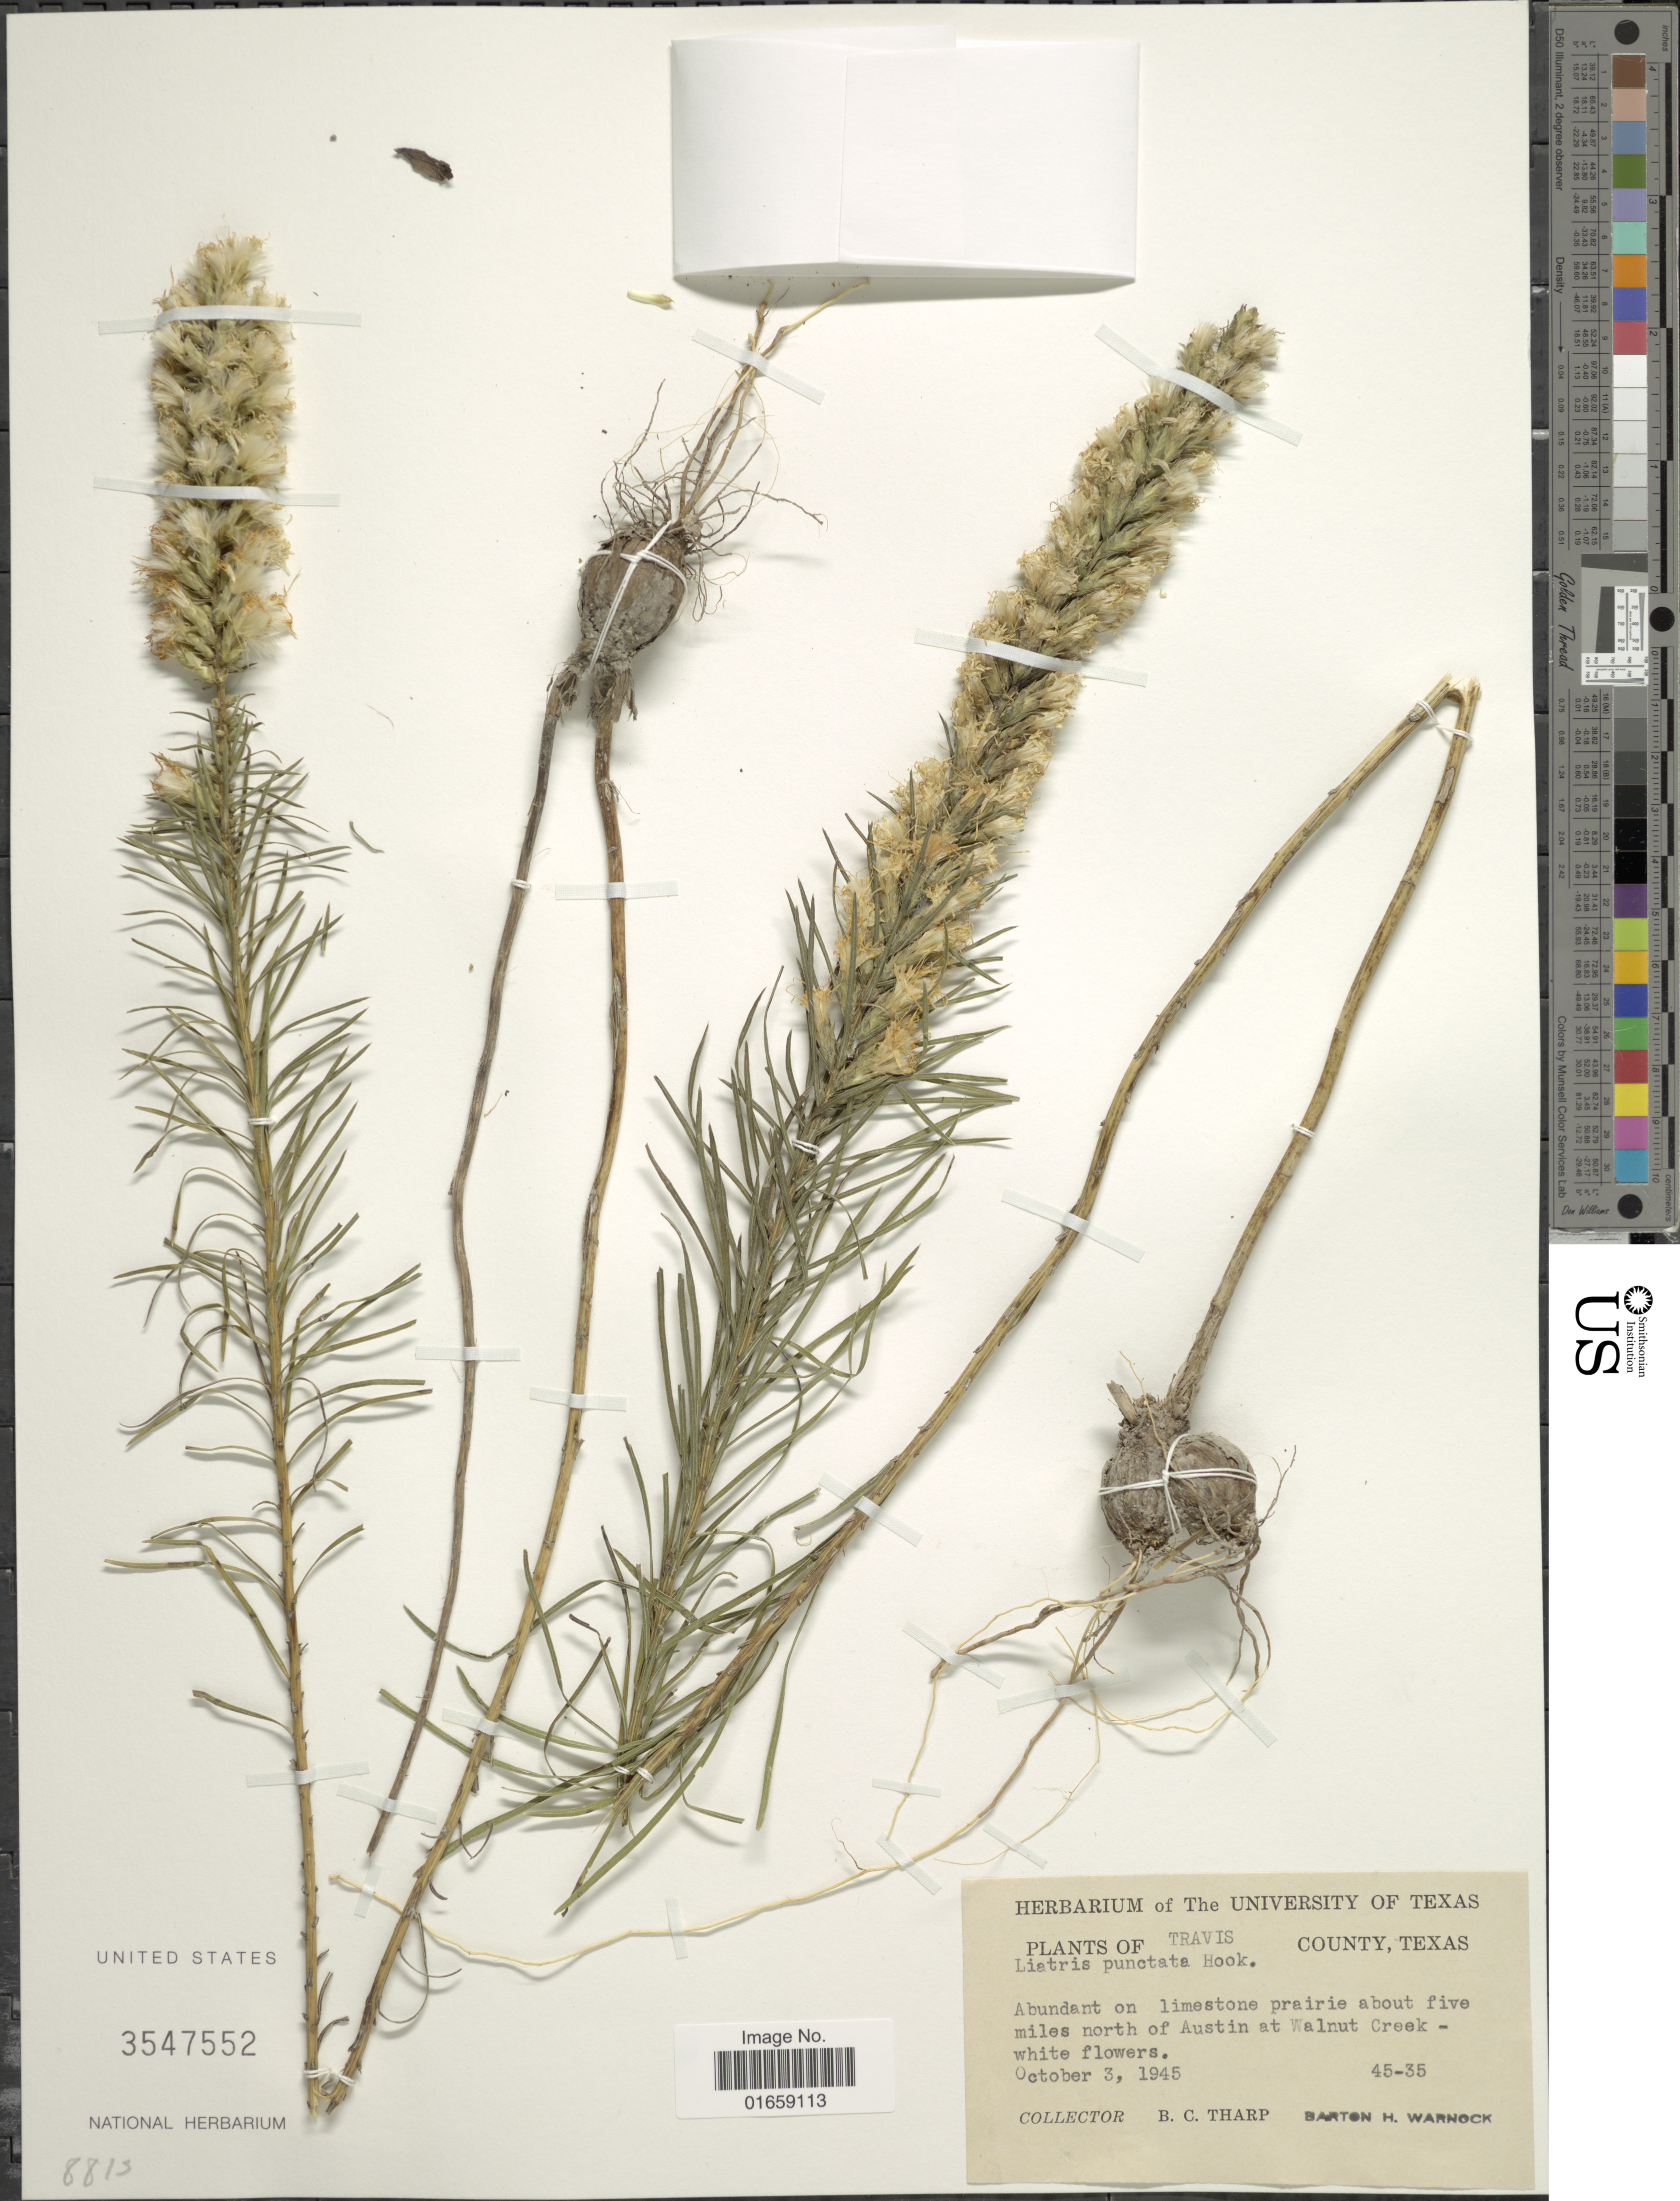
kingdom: Plantae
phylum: Tracheophyta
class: Magnoliopsida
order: Asterales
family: Asteraceae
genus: Liatris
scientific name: Liatris punctata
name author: Hook.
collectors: B. C. Tharp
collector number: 45-35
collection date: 1945-10-03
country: United States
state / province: Texas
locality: Travis, County Texas, Abundant on limestone prairie about five miles north of Austin at Walnut Creek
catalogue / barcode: US 3547552